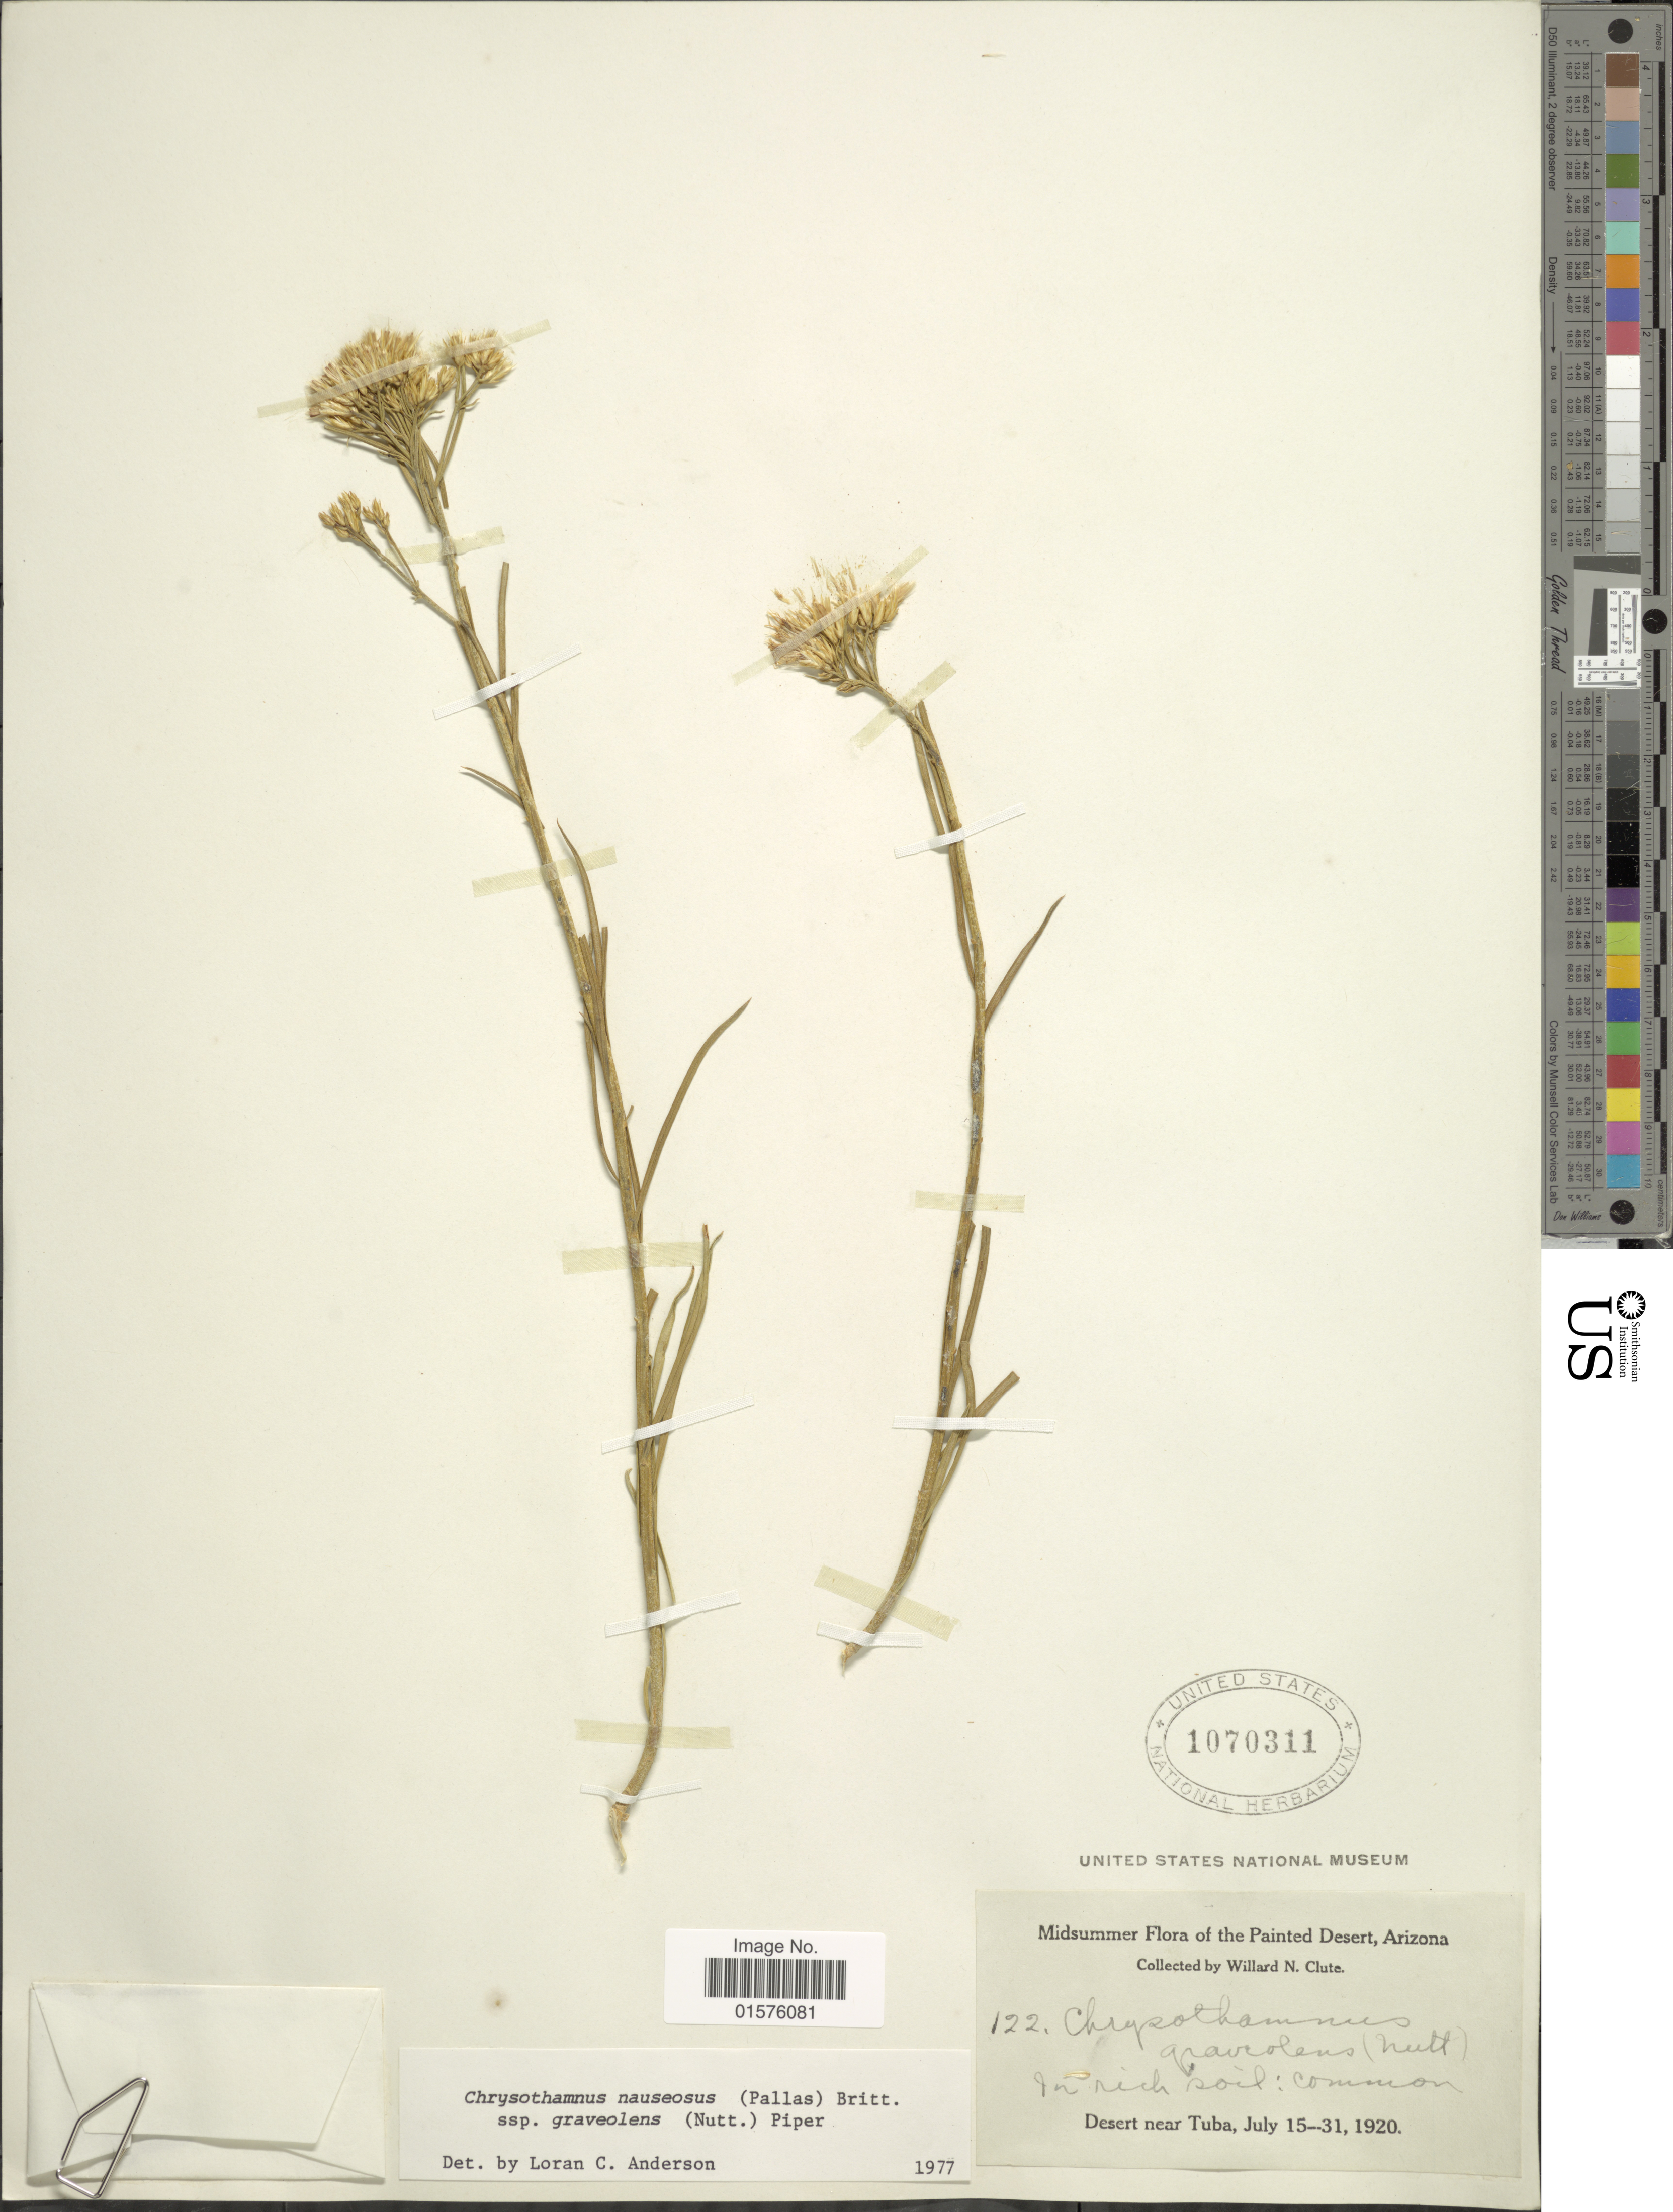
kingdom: Plantae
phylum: Tracheophyta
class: Magnoliopsida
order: Asterales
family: Asteraceae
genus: Ericameria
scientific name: Ericameria nauseosa var. graveolens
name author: (Nutt.) Reveal & Schuyler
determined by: Urbatsch, Lowell E., Curator (LSU), Louisiana State University (UNITED STATES)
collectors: W. N. Clute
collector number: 122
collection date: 1920-07-15/1920-07-31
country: United States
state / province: Arizona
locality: The painted Desert, Desert near Tuba.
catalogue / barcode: US 1070311